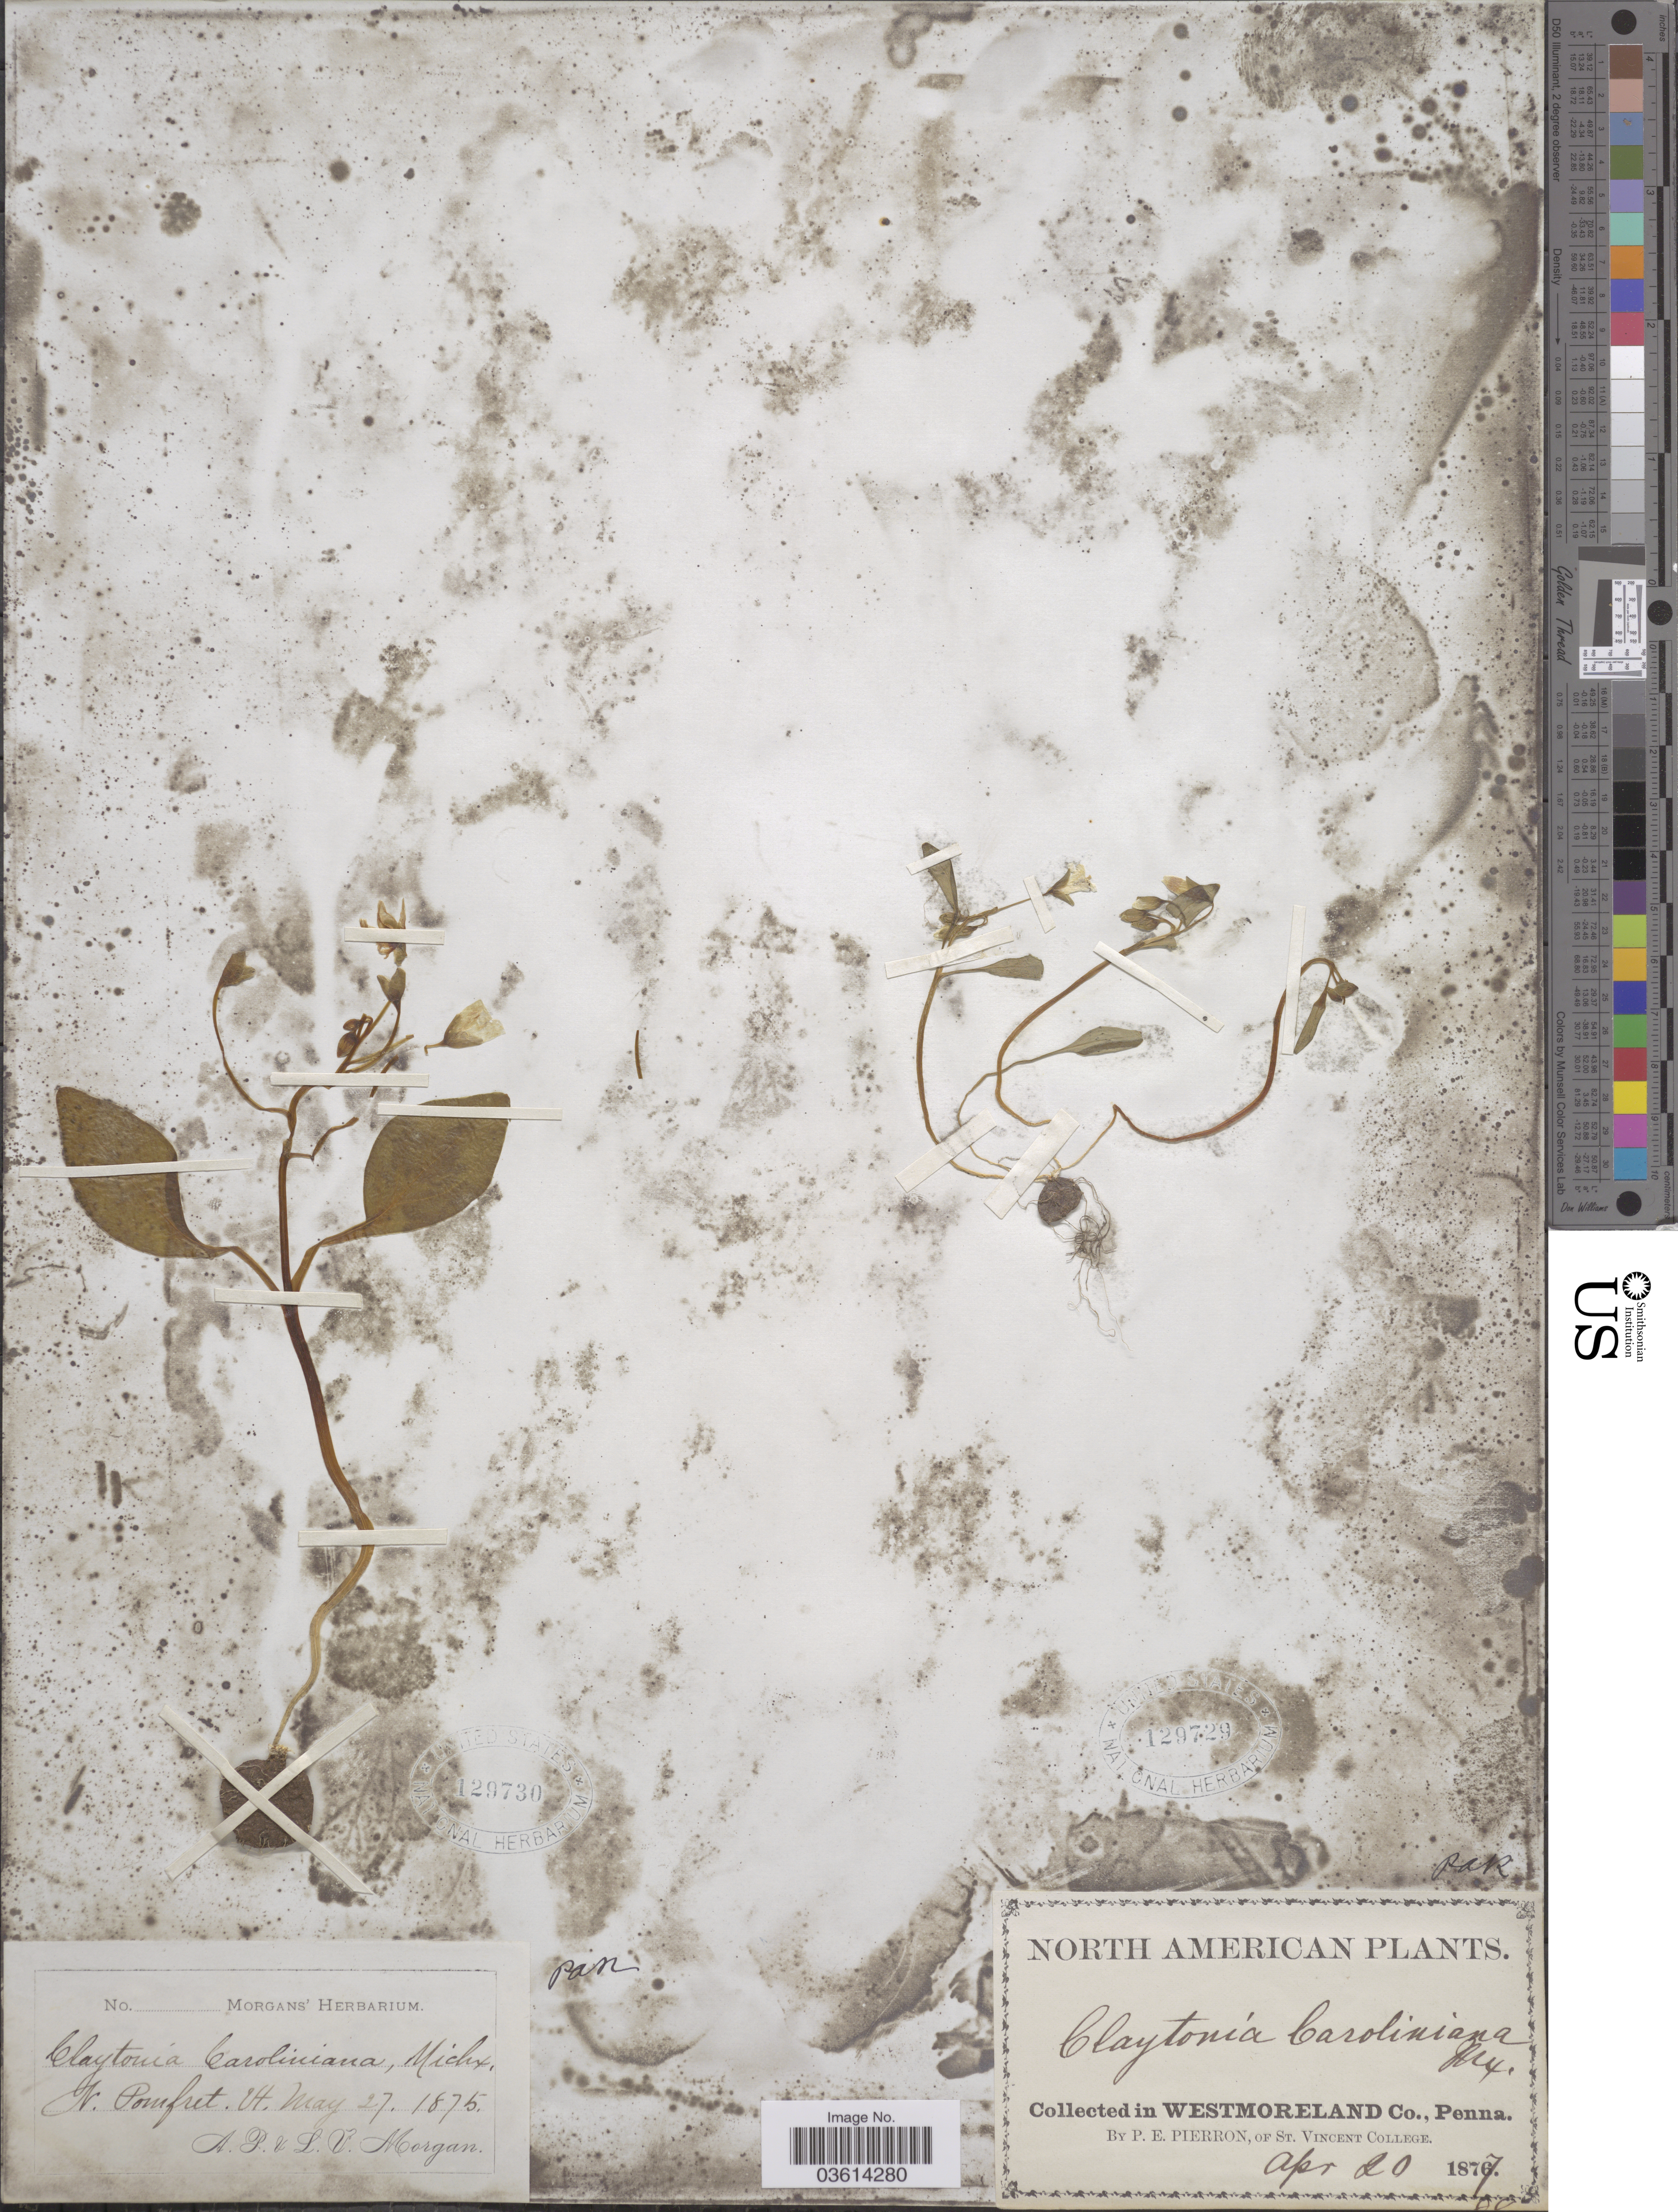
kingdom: Plantae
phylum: Tracheophyta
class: Magnoliopsida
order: Caryophyllales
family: Montiaceae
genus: Claytonia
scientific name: Claytonia caroliniana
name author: Michx.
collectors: A. Morgan & L. Morgan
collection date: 1875-05-27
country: United States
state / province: Vermont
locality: N. Pomfret.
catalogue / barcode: US 129730-2